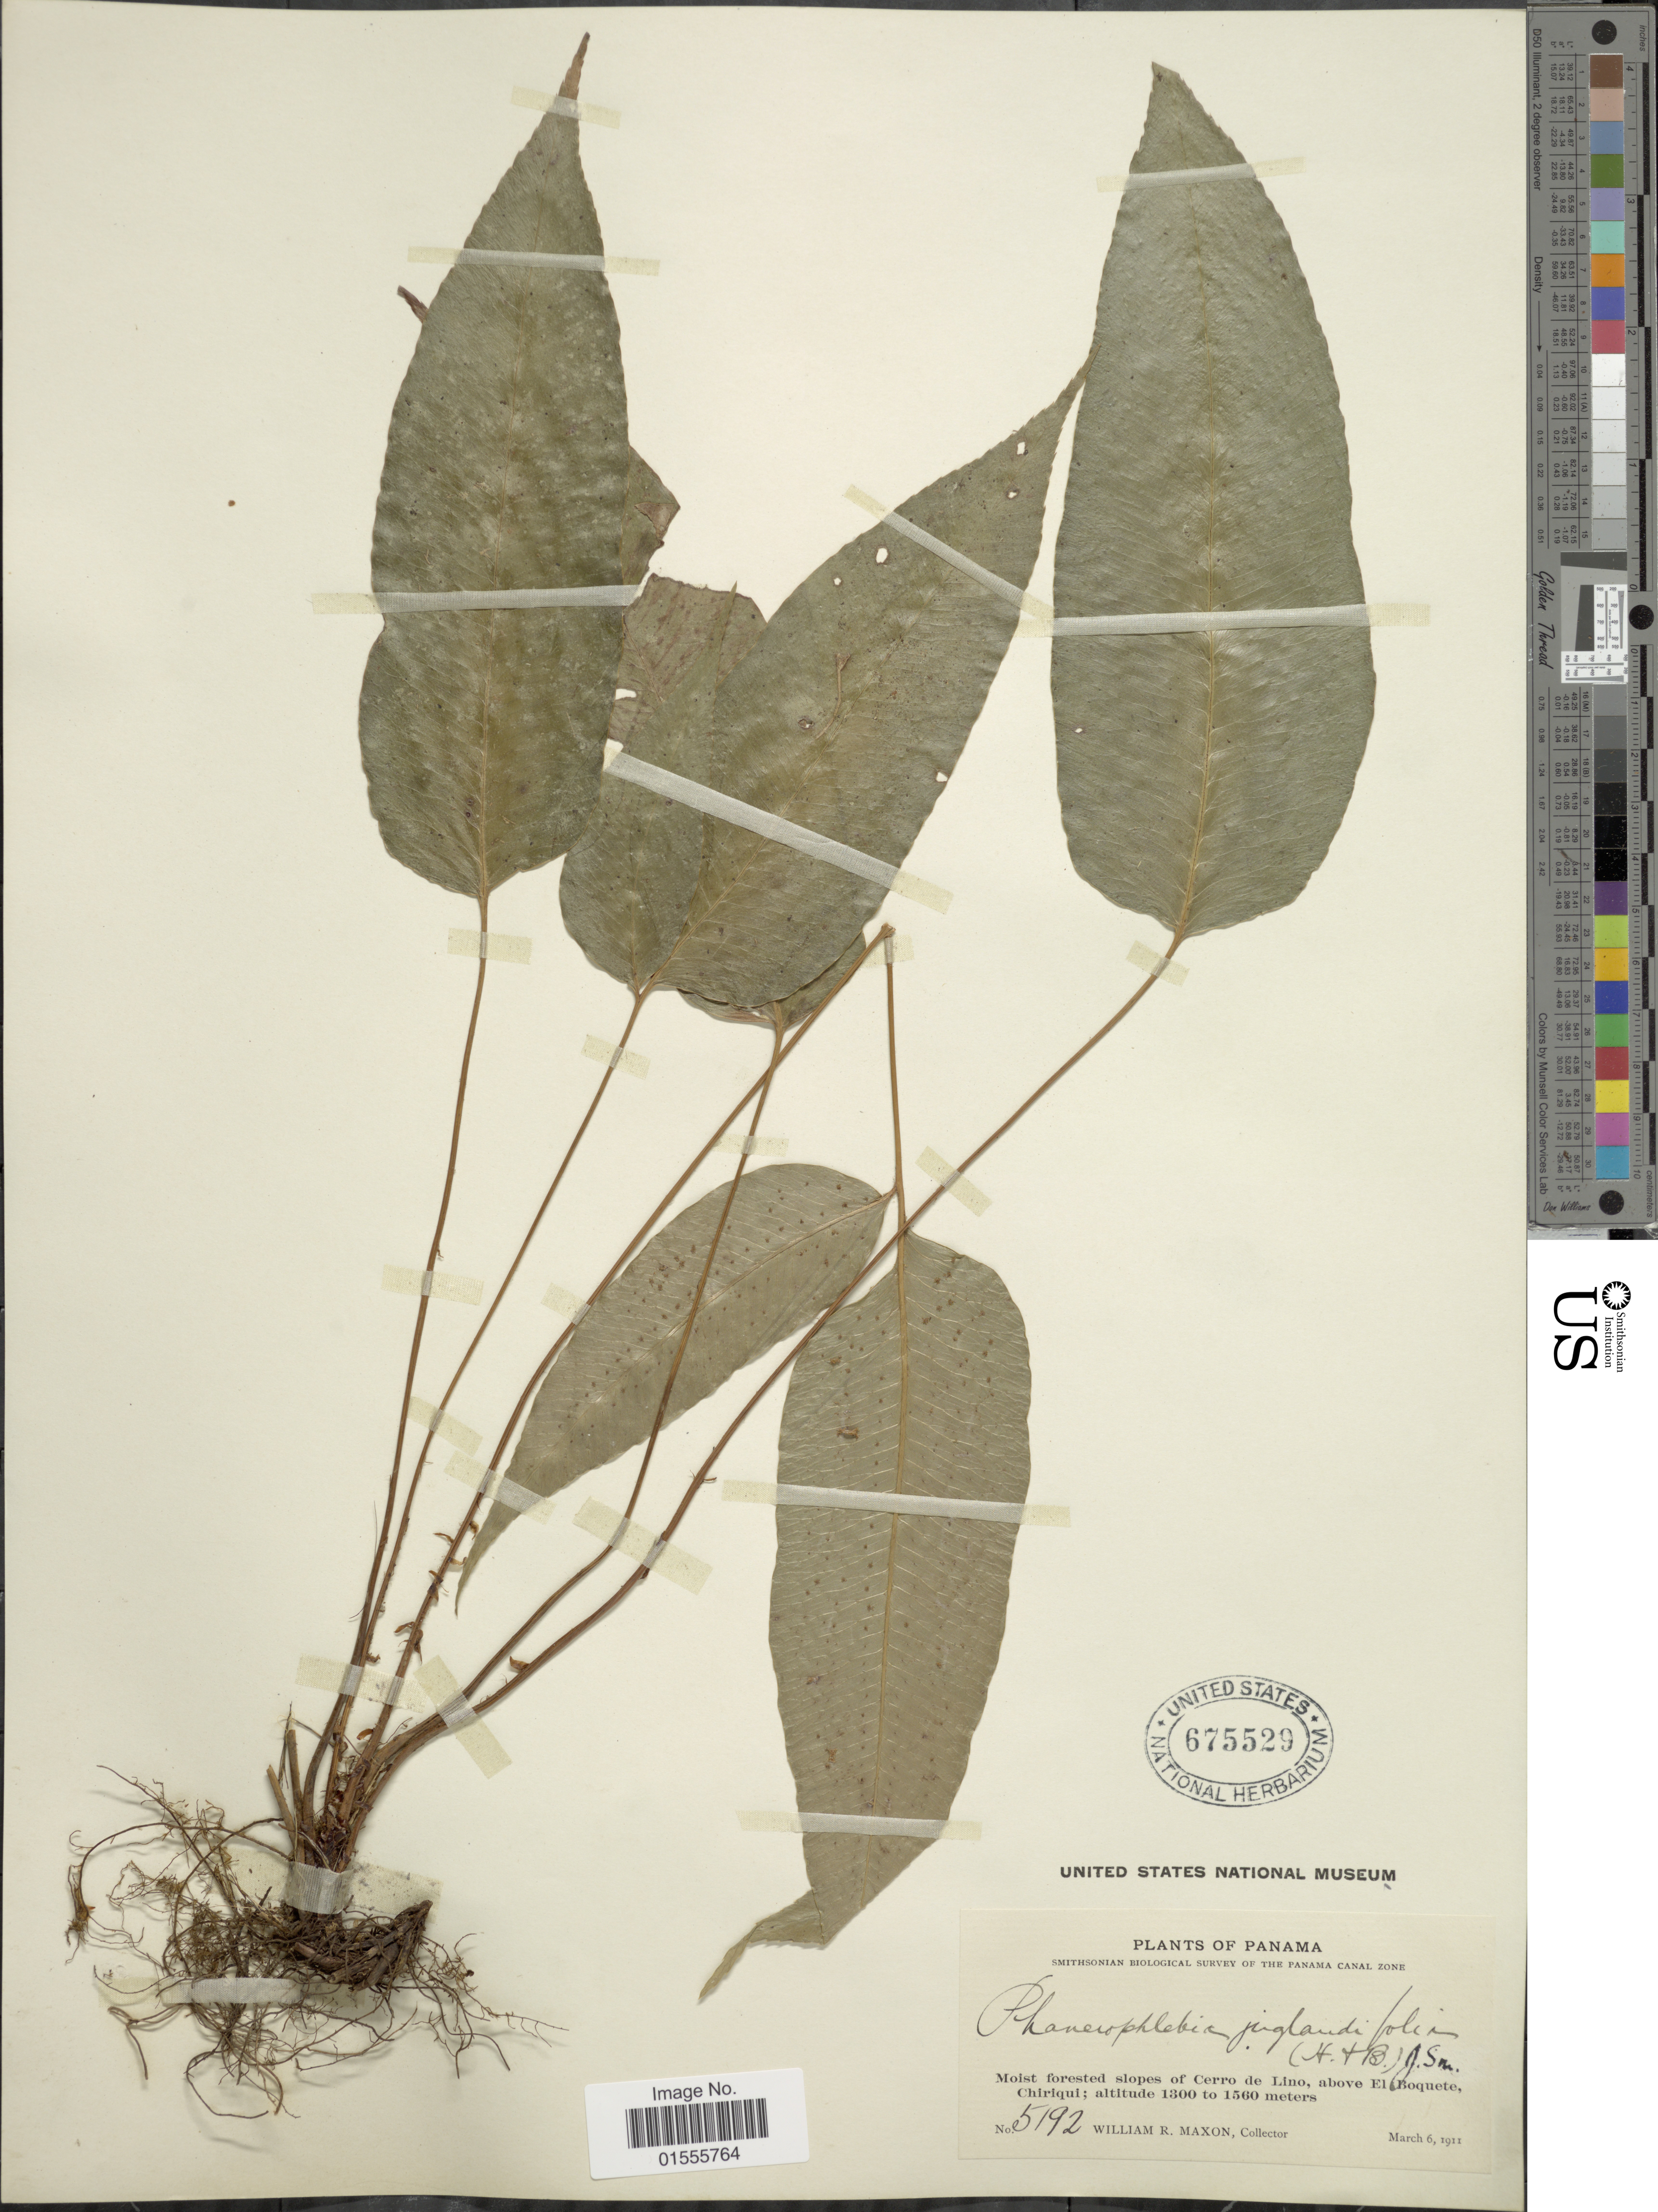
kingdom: Plantae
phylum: Tracheophyta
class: Polypodiopsida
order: Polypodiales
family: Dryopteridaceae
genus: Phanerophlebia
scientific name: Phanerophlebia juglandifolia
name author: (Willd.) J. Sm.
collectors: W. R. Maxon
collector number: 5192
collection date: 1911-03-06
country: Panama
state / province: Chiriqui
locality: Moist forested slopes of Cerro de Lino, above El Boquete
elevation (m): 1300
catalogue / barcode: US 675529